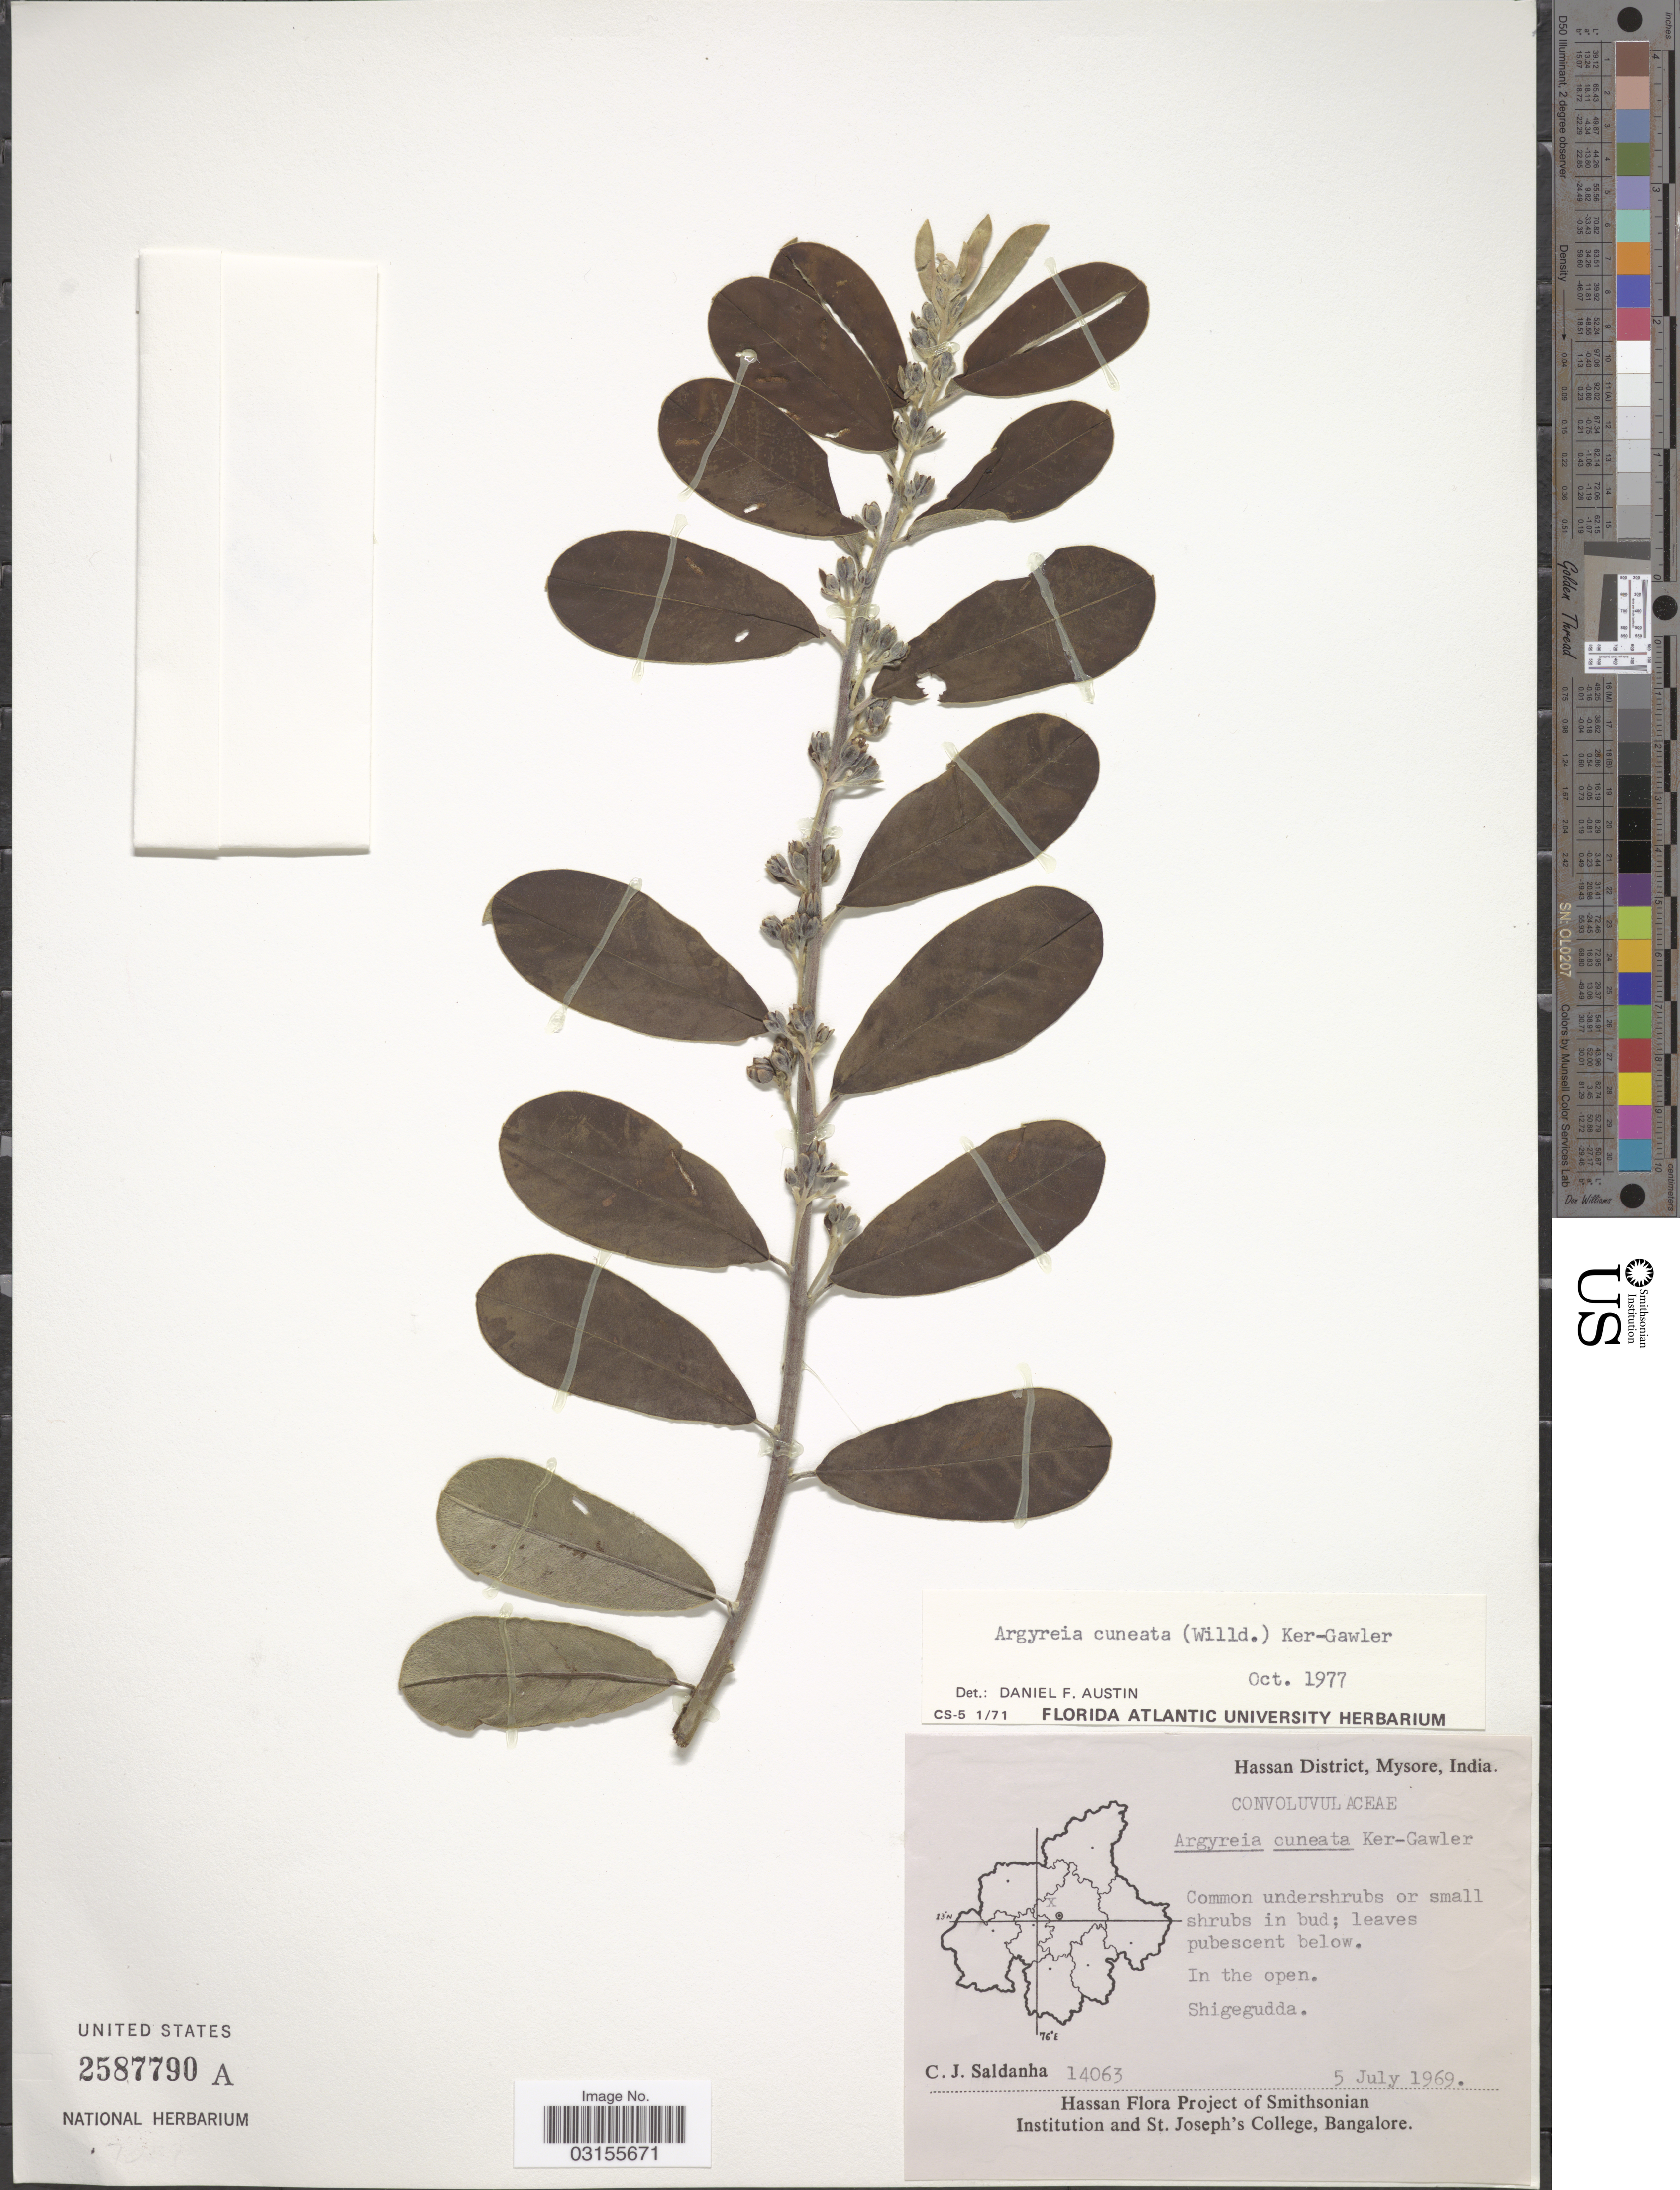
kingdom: Plantae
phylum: Tracheophyta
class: Magnoliopsida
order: Solanales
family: Convolvulaceae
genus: Argyreia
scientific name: Argyreia cuneata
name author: Choisy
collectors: C. J. Saldanha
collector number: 14063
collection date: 1969-07-05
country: India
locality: Hassan District, Mysore. Shigegudda.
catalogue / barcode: US 2587790A